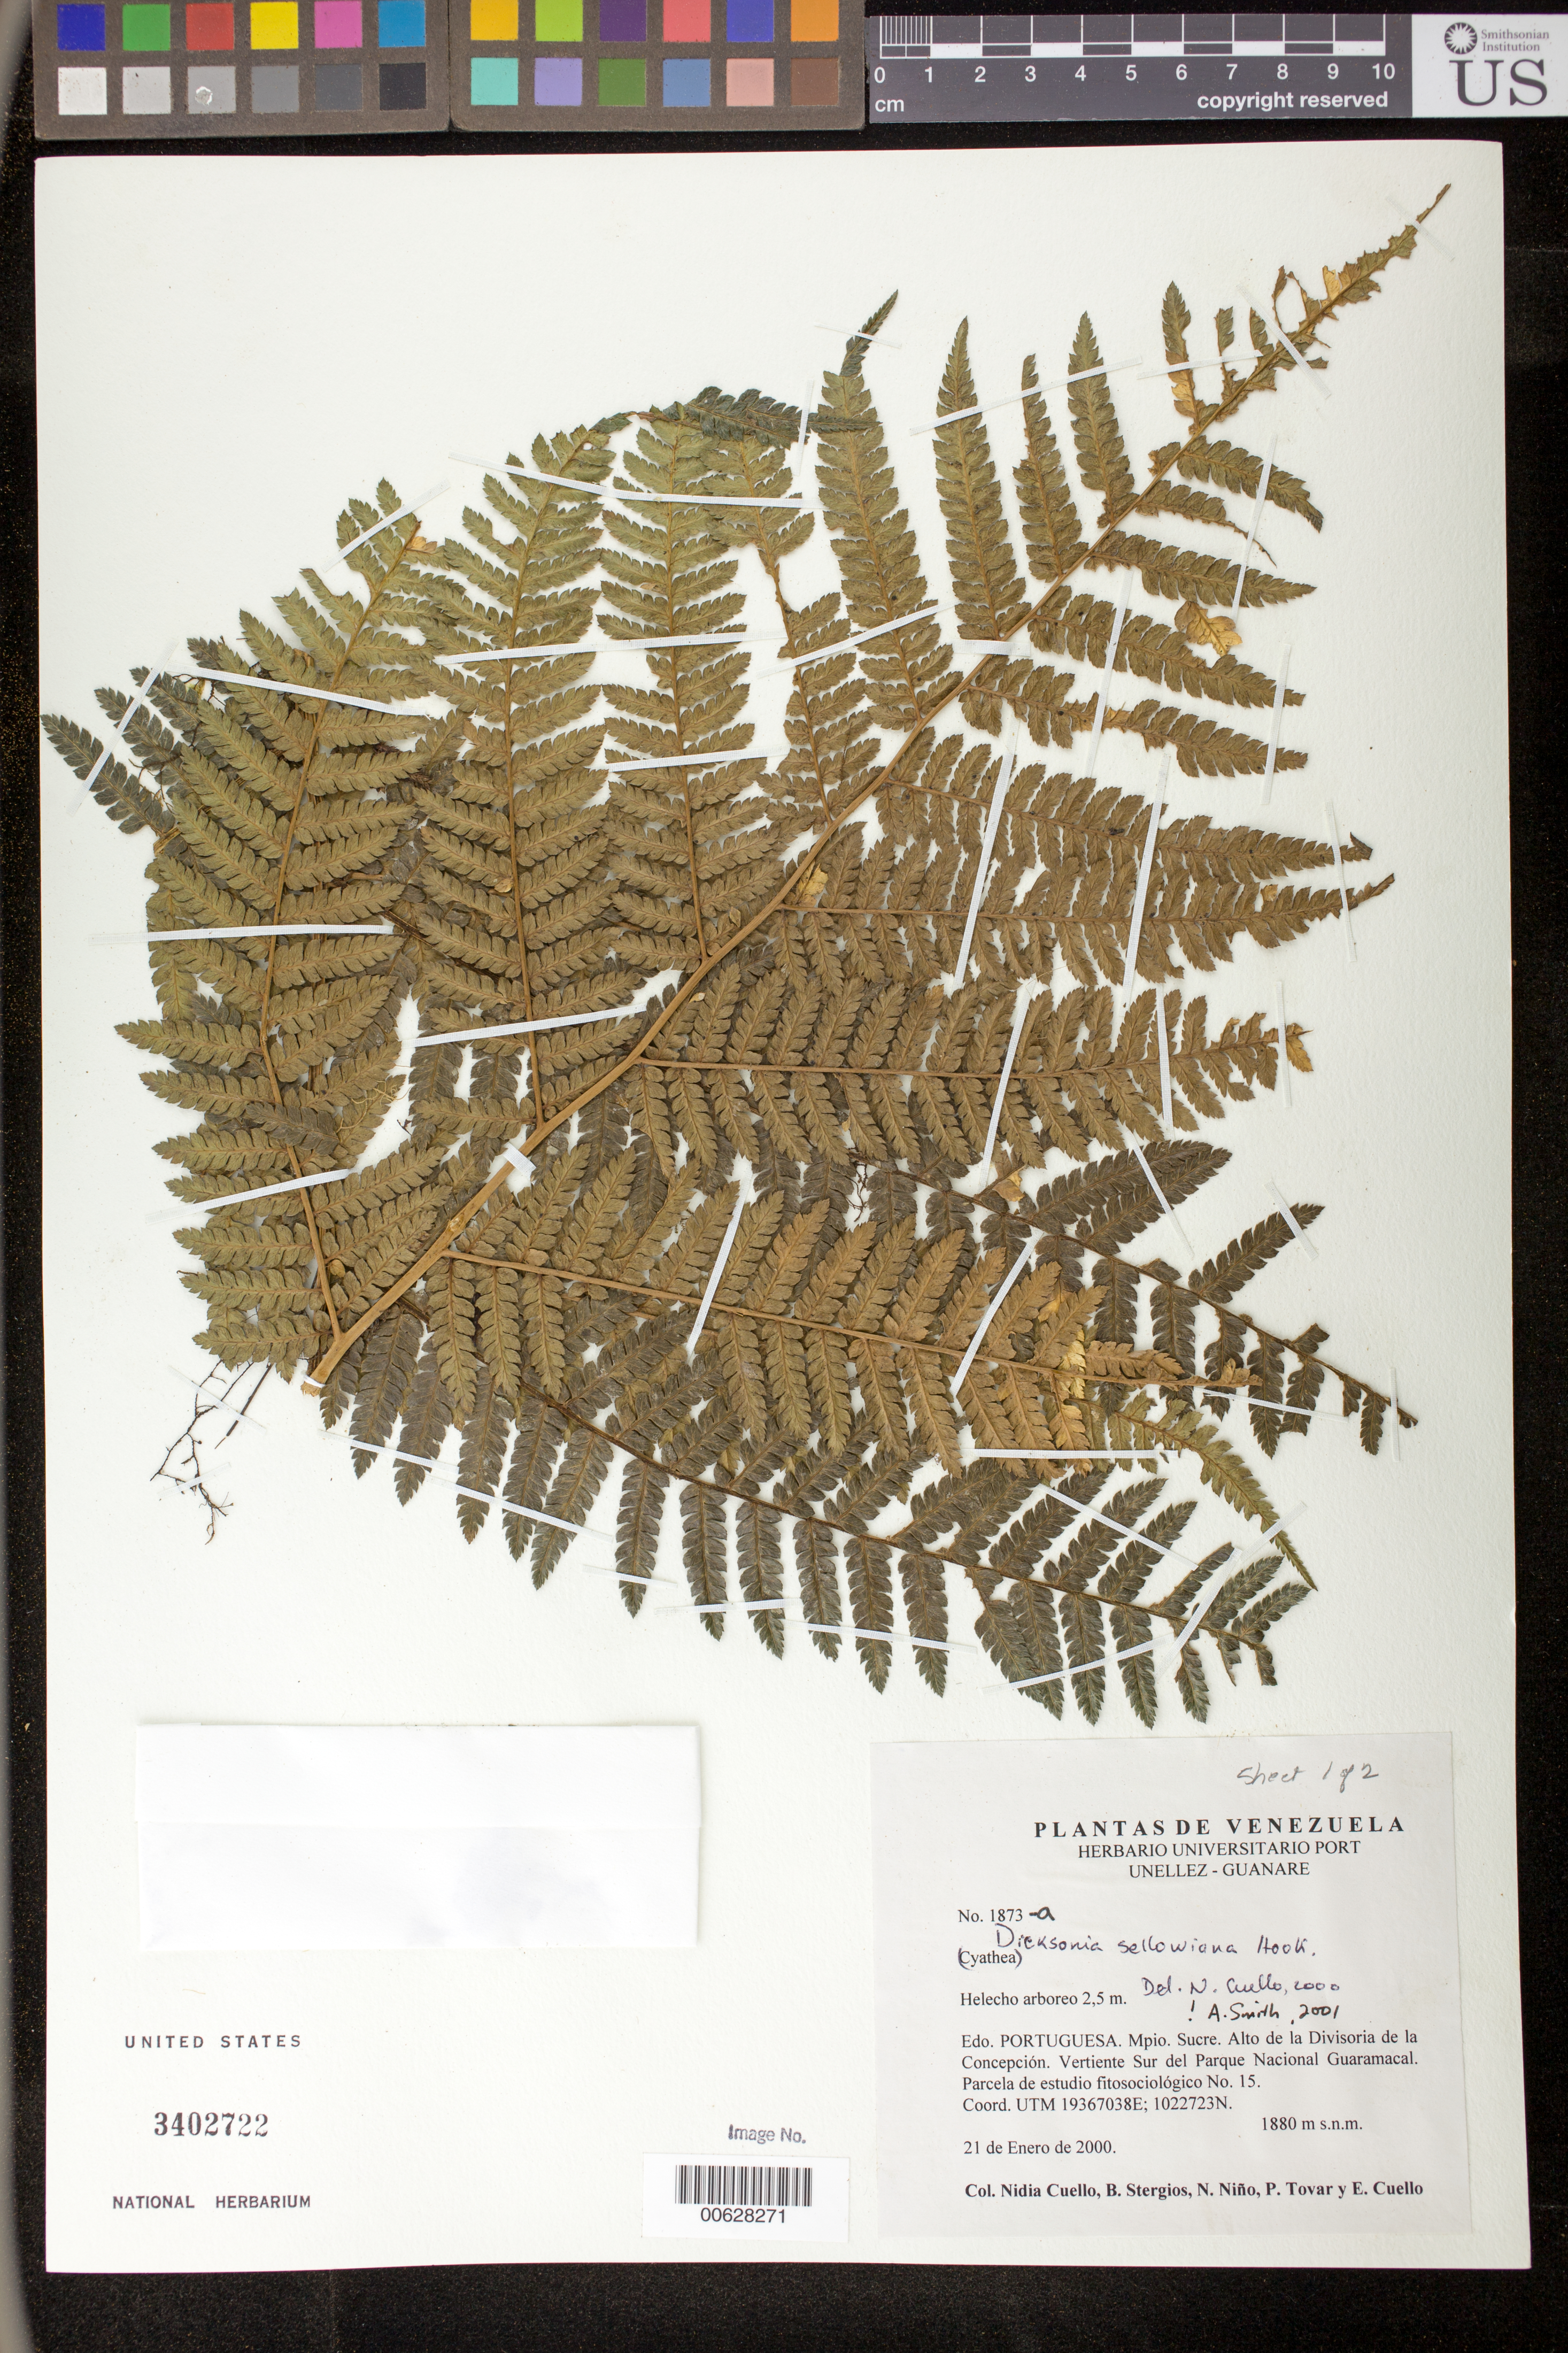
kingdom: Plantae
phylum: Tracheophyta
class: Polypodiopsida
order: Cyatheales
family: Dicksoniaceae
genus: Dicksonia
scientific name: Dicksonia sellowiana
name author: Hook.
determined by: Cuello, Nidia L.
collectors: N. L. Cuello, B. G. Stergios, S. M. Niño, P. Tovar & E. Cuello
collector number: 1873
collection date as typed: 21 Jan 2000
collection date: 2000-01-21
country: Venezuela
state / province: Portuguesa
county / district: Sucre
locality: Divisoria de La Concepción, vertiente S Parque Nacional Guaramacal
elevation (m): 1880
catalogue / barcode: US 3402722